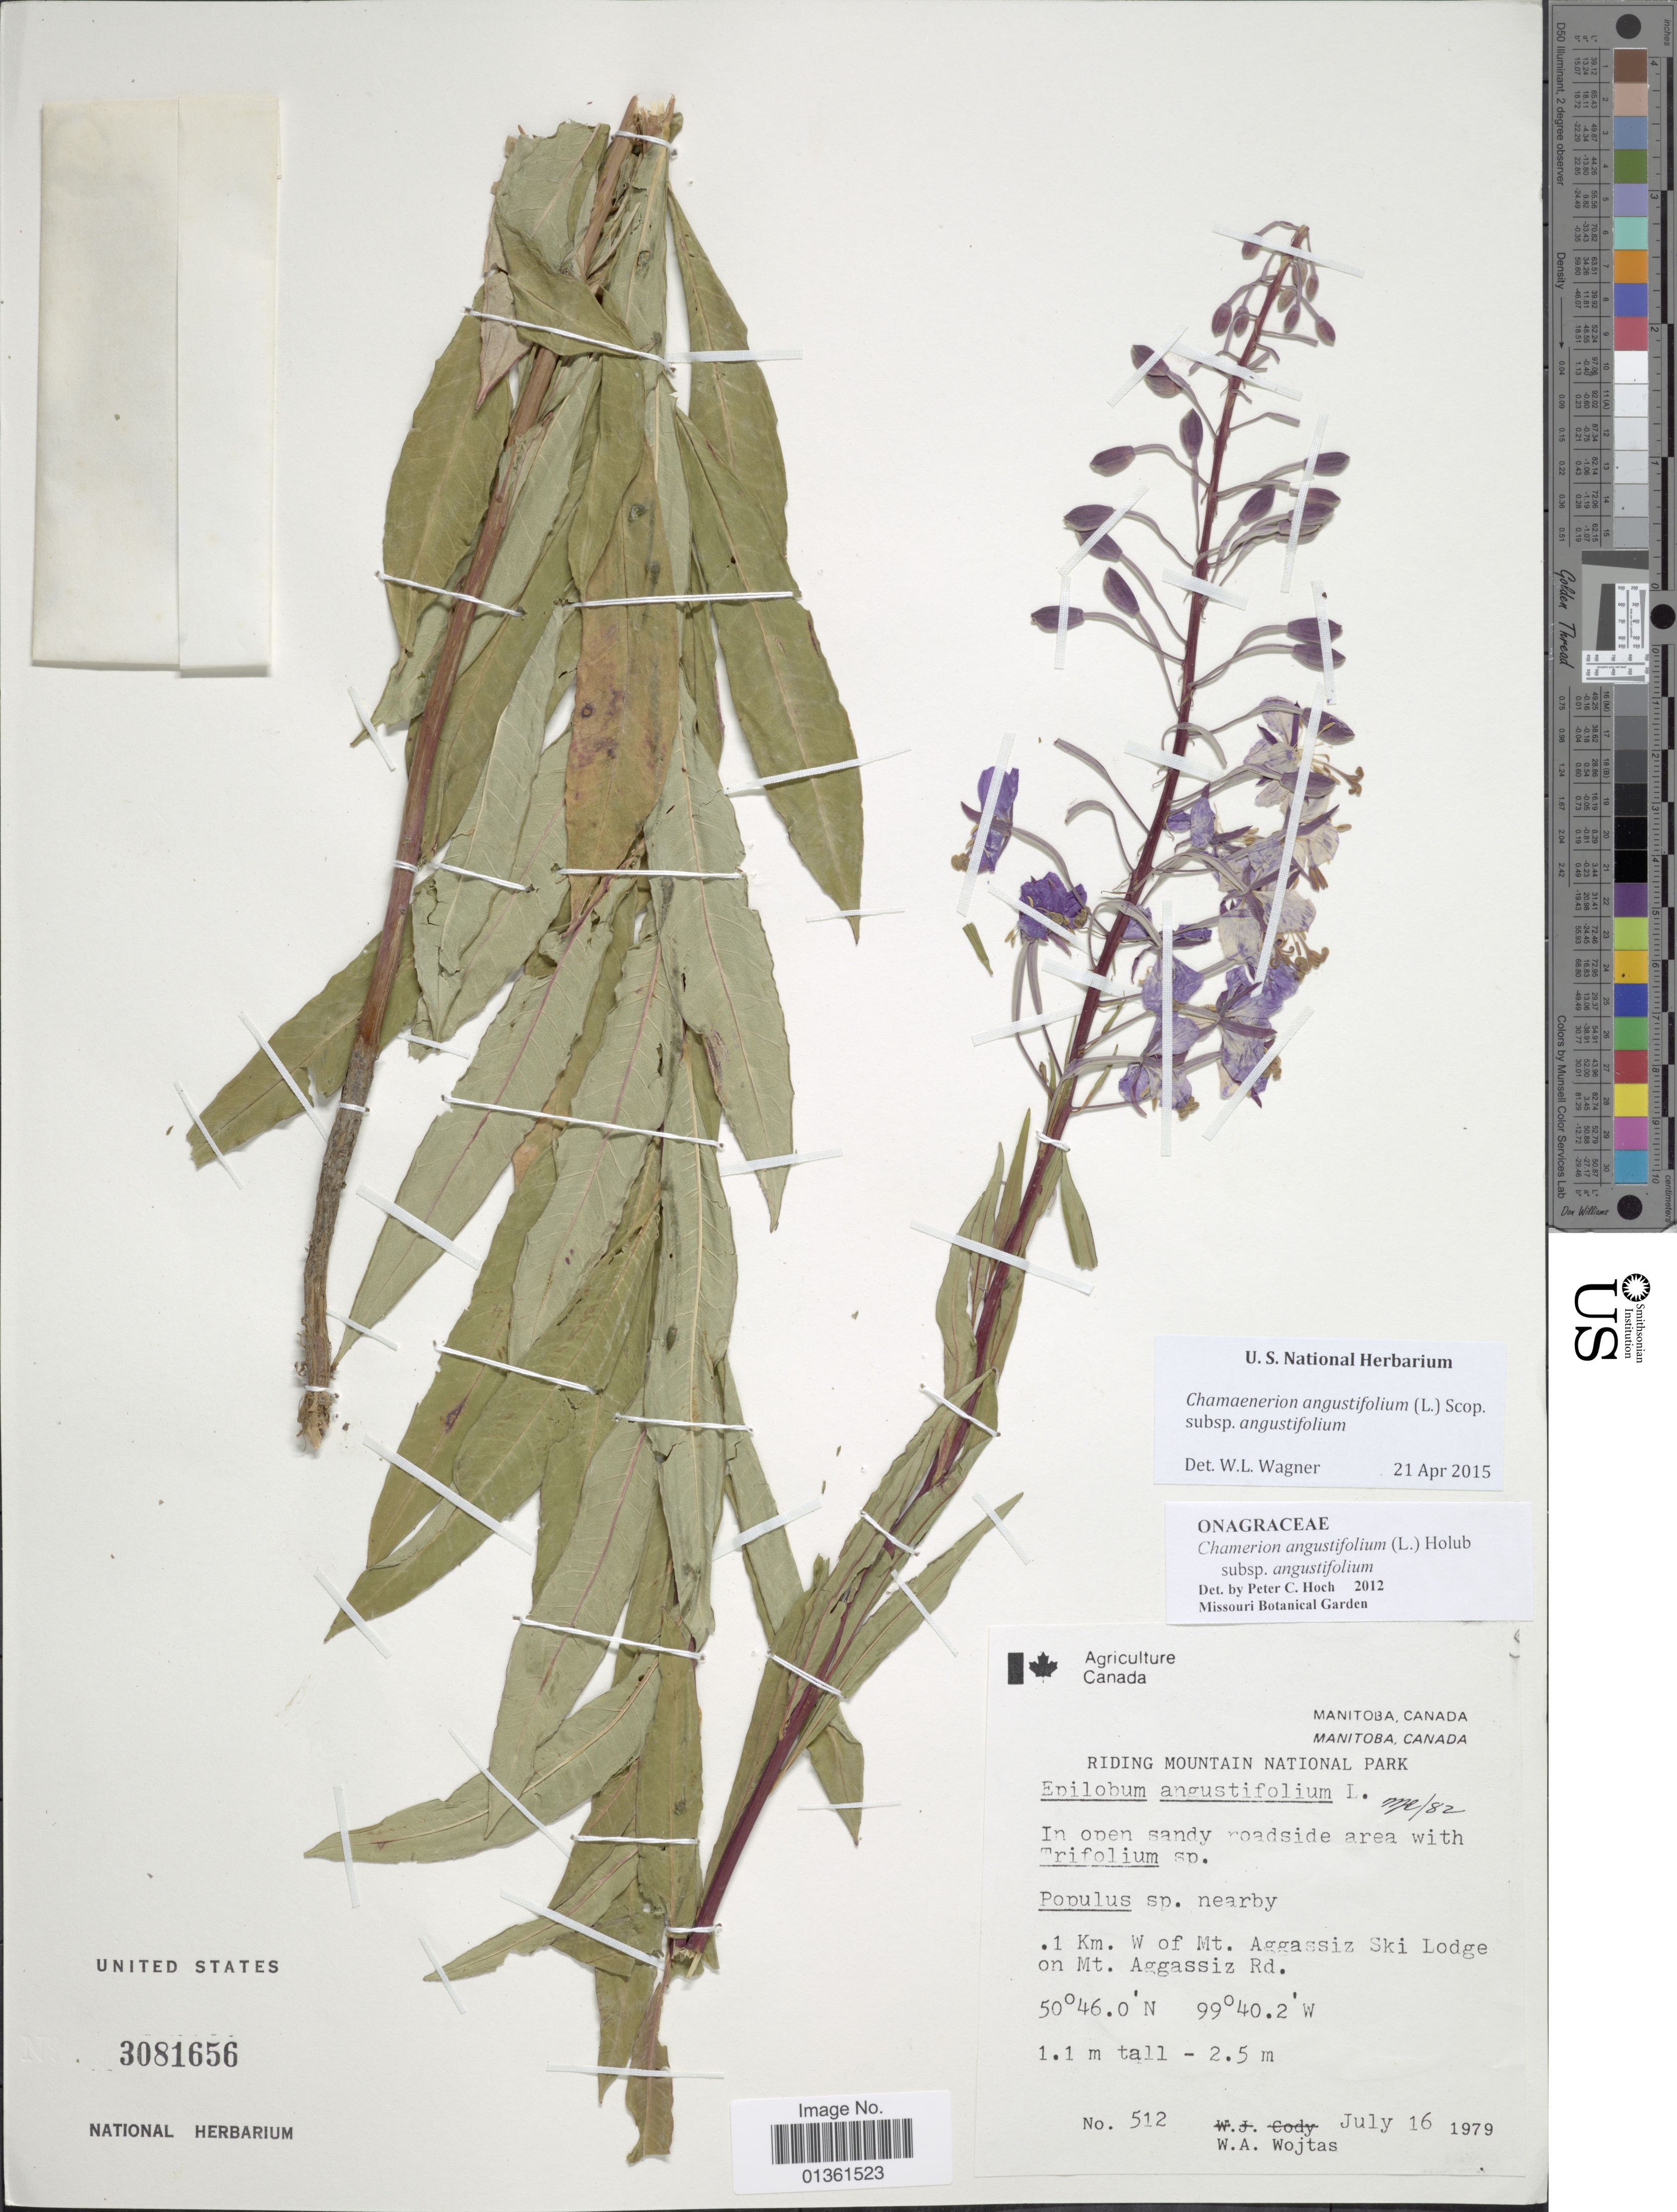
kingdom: Plantae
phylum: Tracheophyta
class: Magnoliopsida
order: Myrtales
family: Onagraceae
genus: Chamaenerion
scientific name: Chamaenerion angustifolium subsp. angustifolium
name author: (L.) Scop.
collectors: W. Wojtas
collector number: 512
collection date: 1979-07-16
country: Canada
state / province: Manitoba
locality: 1 Km. W of Mt. Aggassiz Ski Lodge on Mt. Aggassiz Rd.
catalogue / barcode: US 3081656